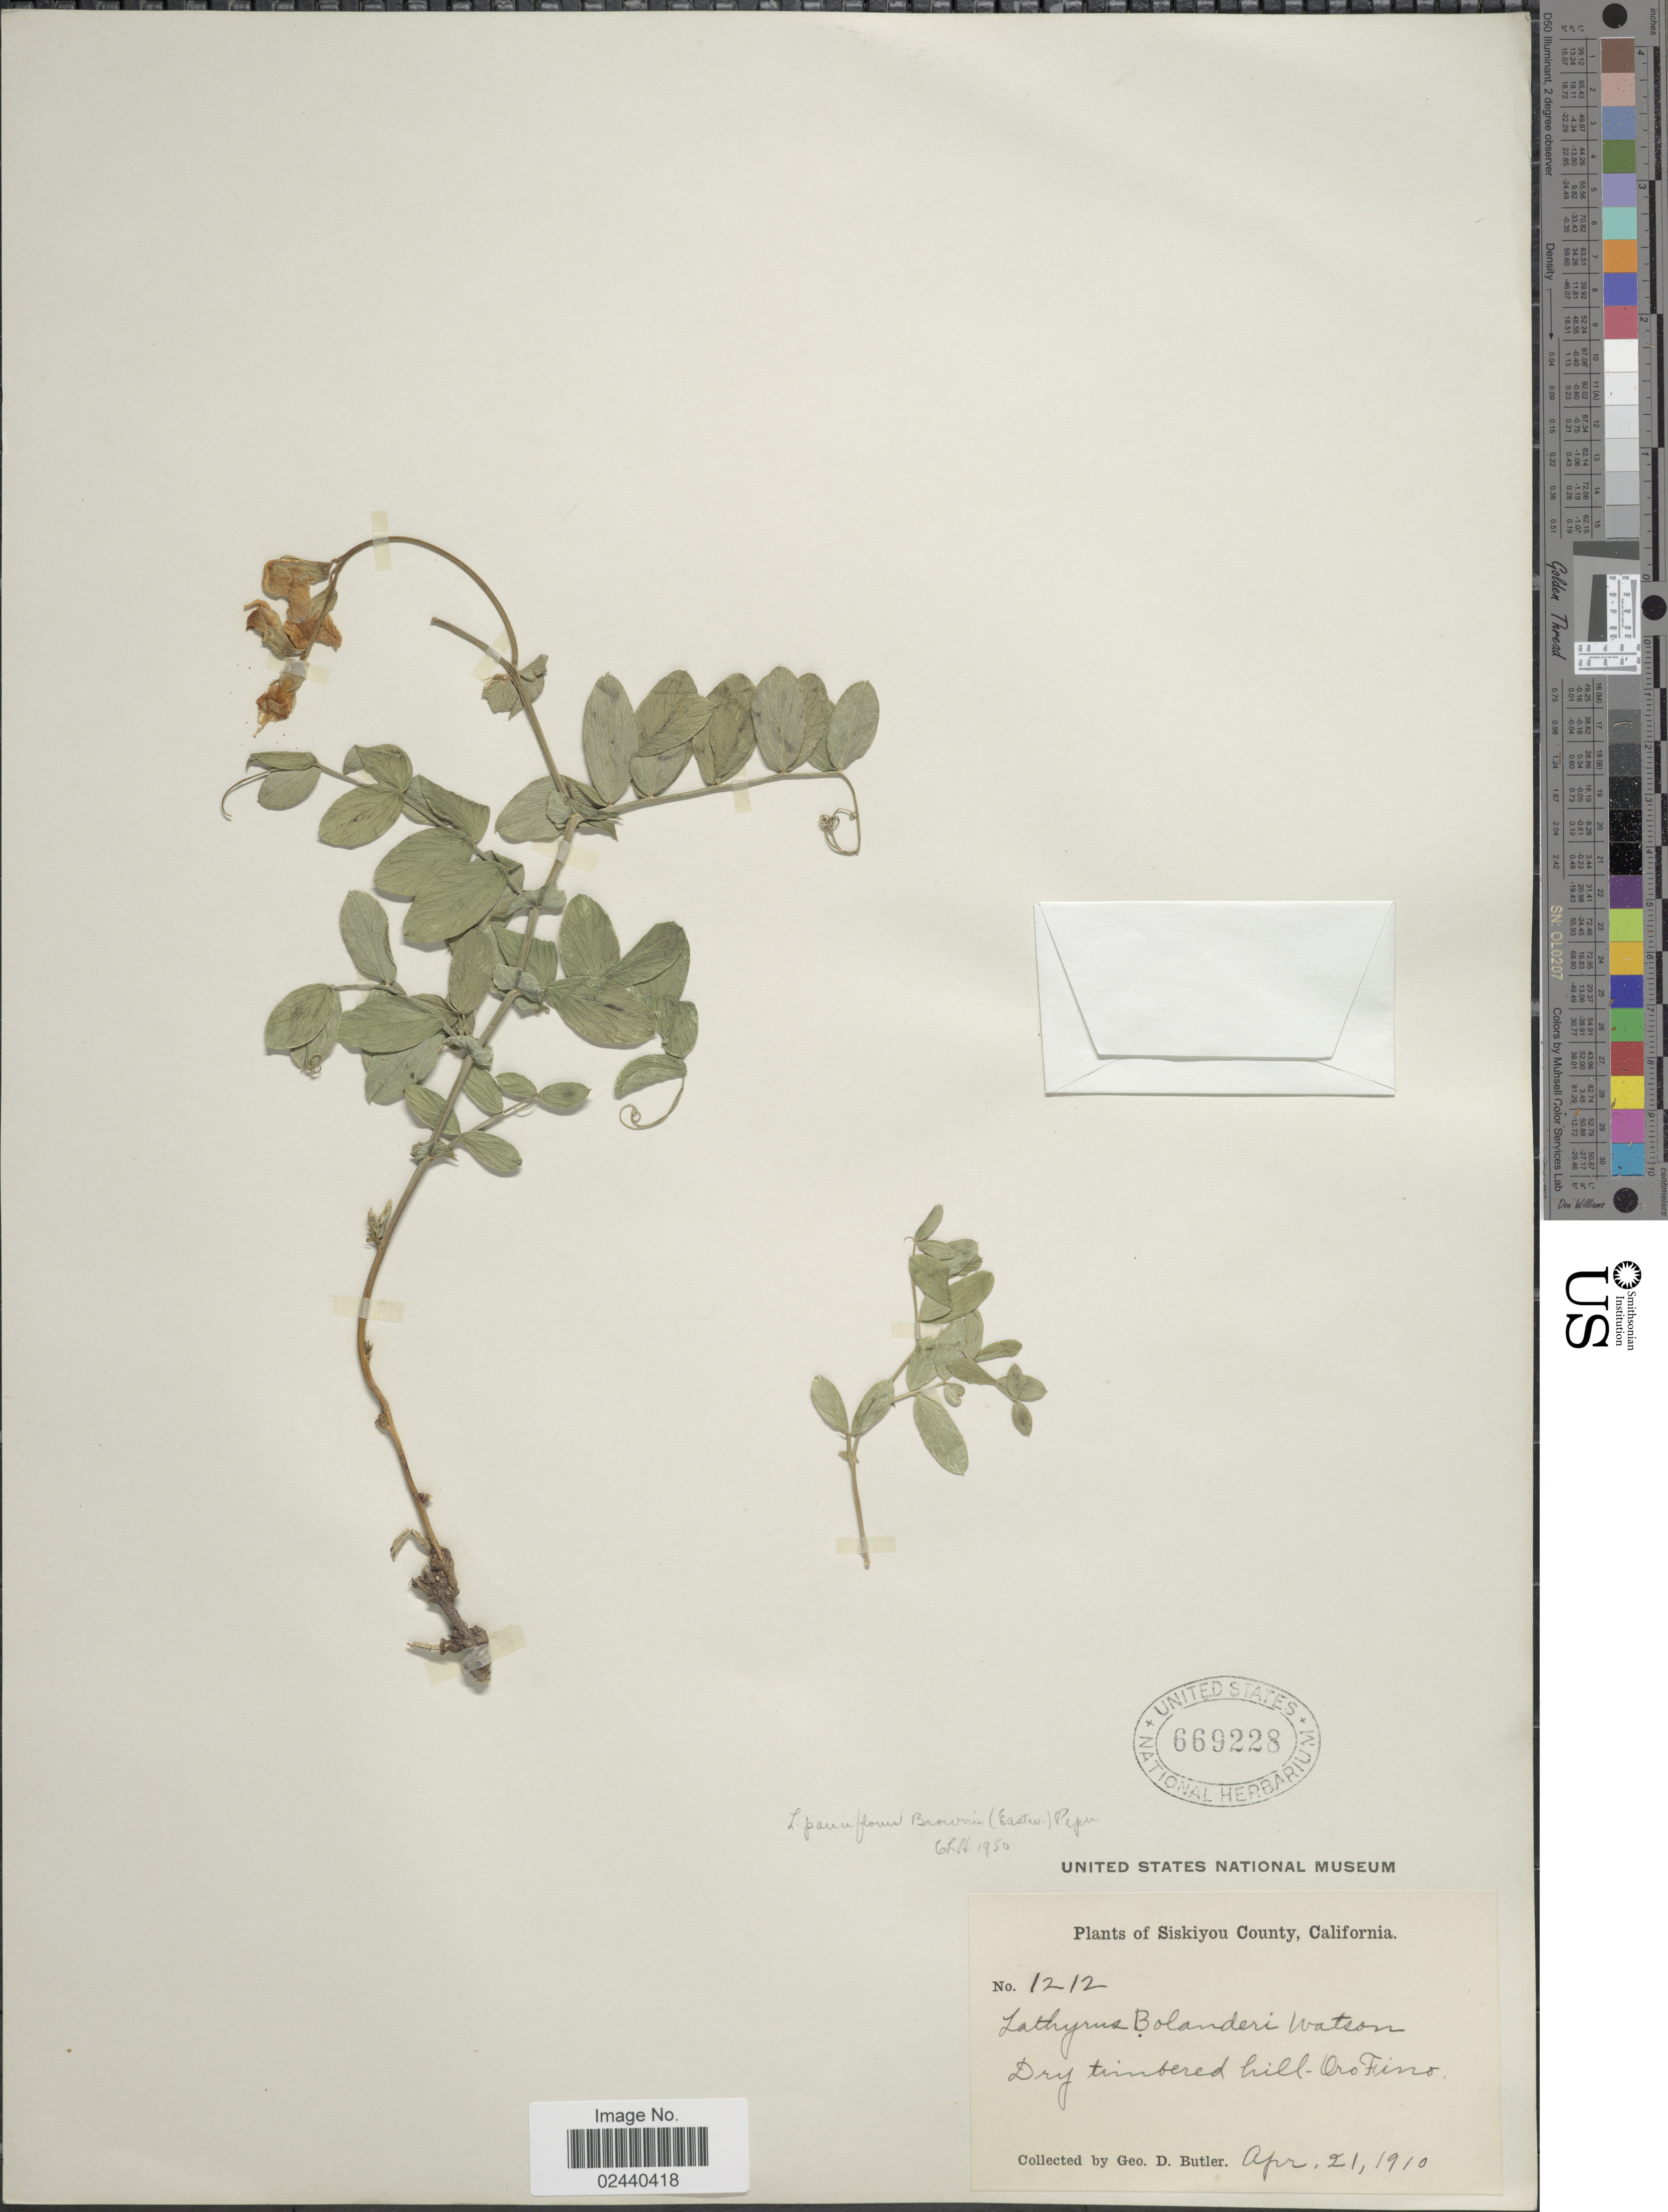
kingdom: Plantae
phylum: Tracheophyta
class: Magnoliopsida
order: Fabales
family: Fabaceae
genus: Lathyrus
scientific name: Lathyrus brownii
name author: Eastw.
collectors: G. D. Butler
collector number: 1212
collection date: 1910-04-21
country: United States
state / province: California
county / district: Siskiyou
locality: Siskiyou County, California. Dry timbered hill-Oro Fino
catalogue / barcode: US 669228